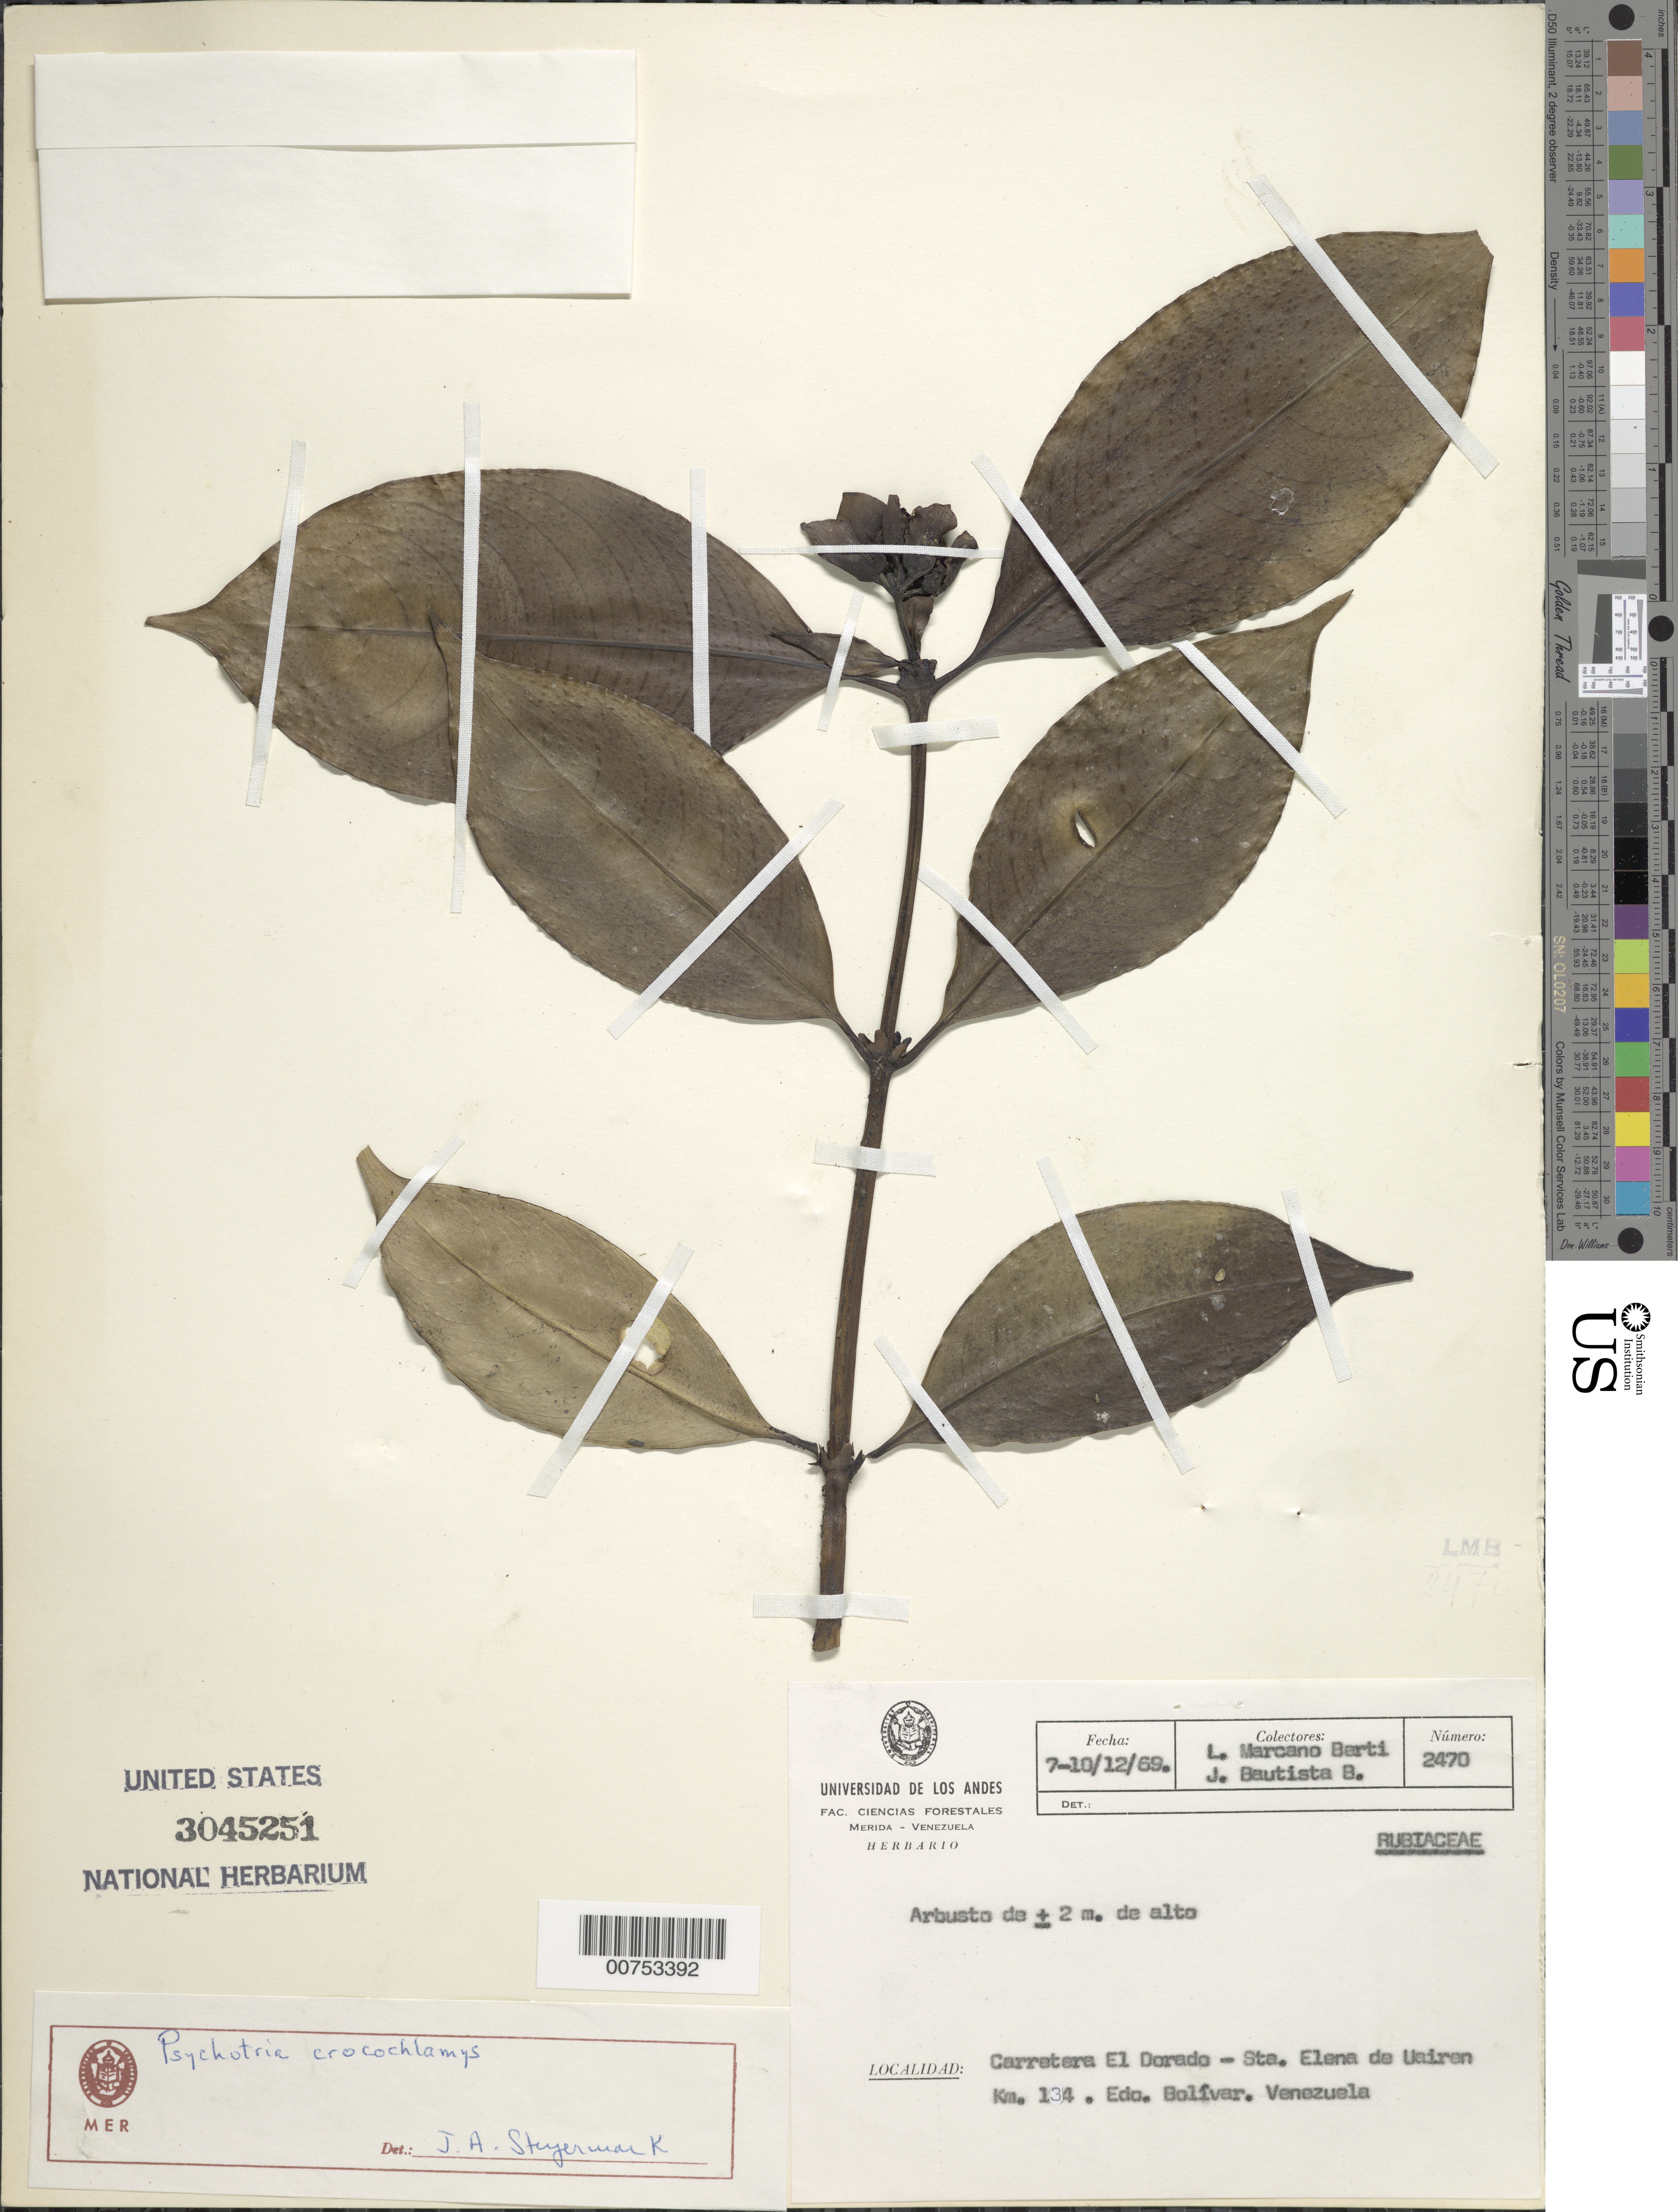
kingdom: Plantae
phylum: Tracheophyta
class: Magnoliopsida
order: Gentianales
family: Rubiaceae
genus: Psychotria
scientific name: Psychotria crocochlamys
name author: Sandwith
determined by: Steyermark, Julian A., (VEN)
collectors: L. Marcano-Berti & D. Barthelémy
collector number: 2470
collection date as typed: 7-Dec-69 to 10-Dec-69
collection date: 1969-12-07/1969-12-10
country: Venezuela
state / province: Bolívar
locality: Carretera El Dorado - Santa Elena de Uairen, km 134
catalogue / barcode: US 3045251